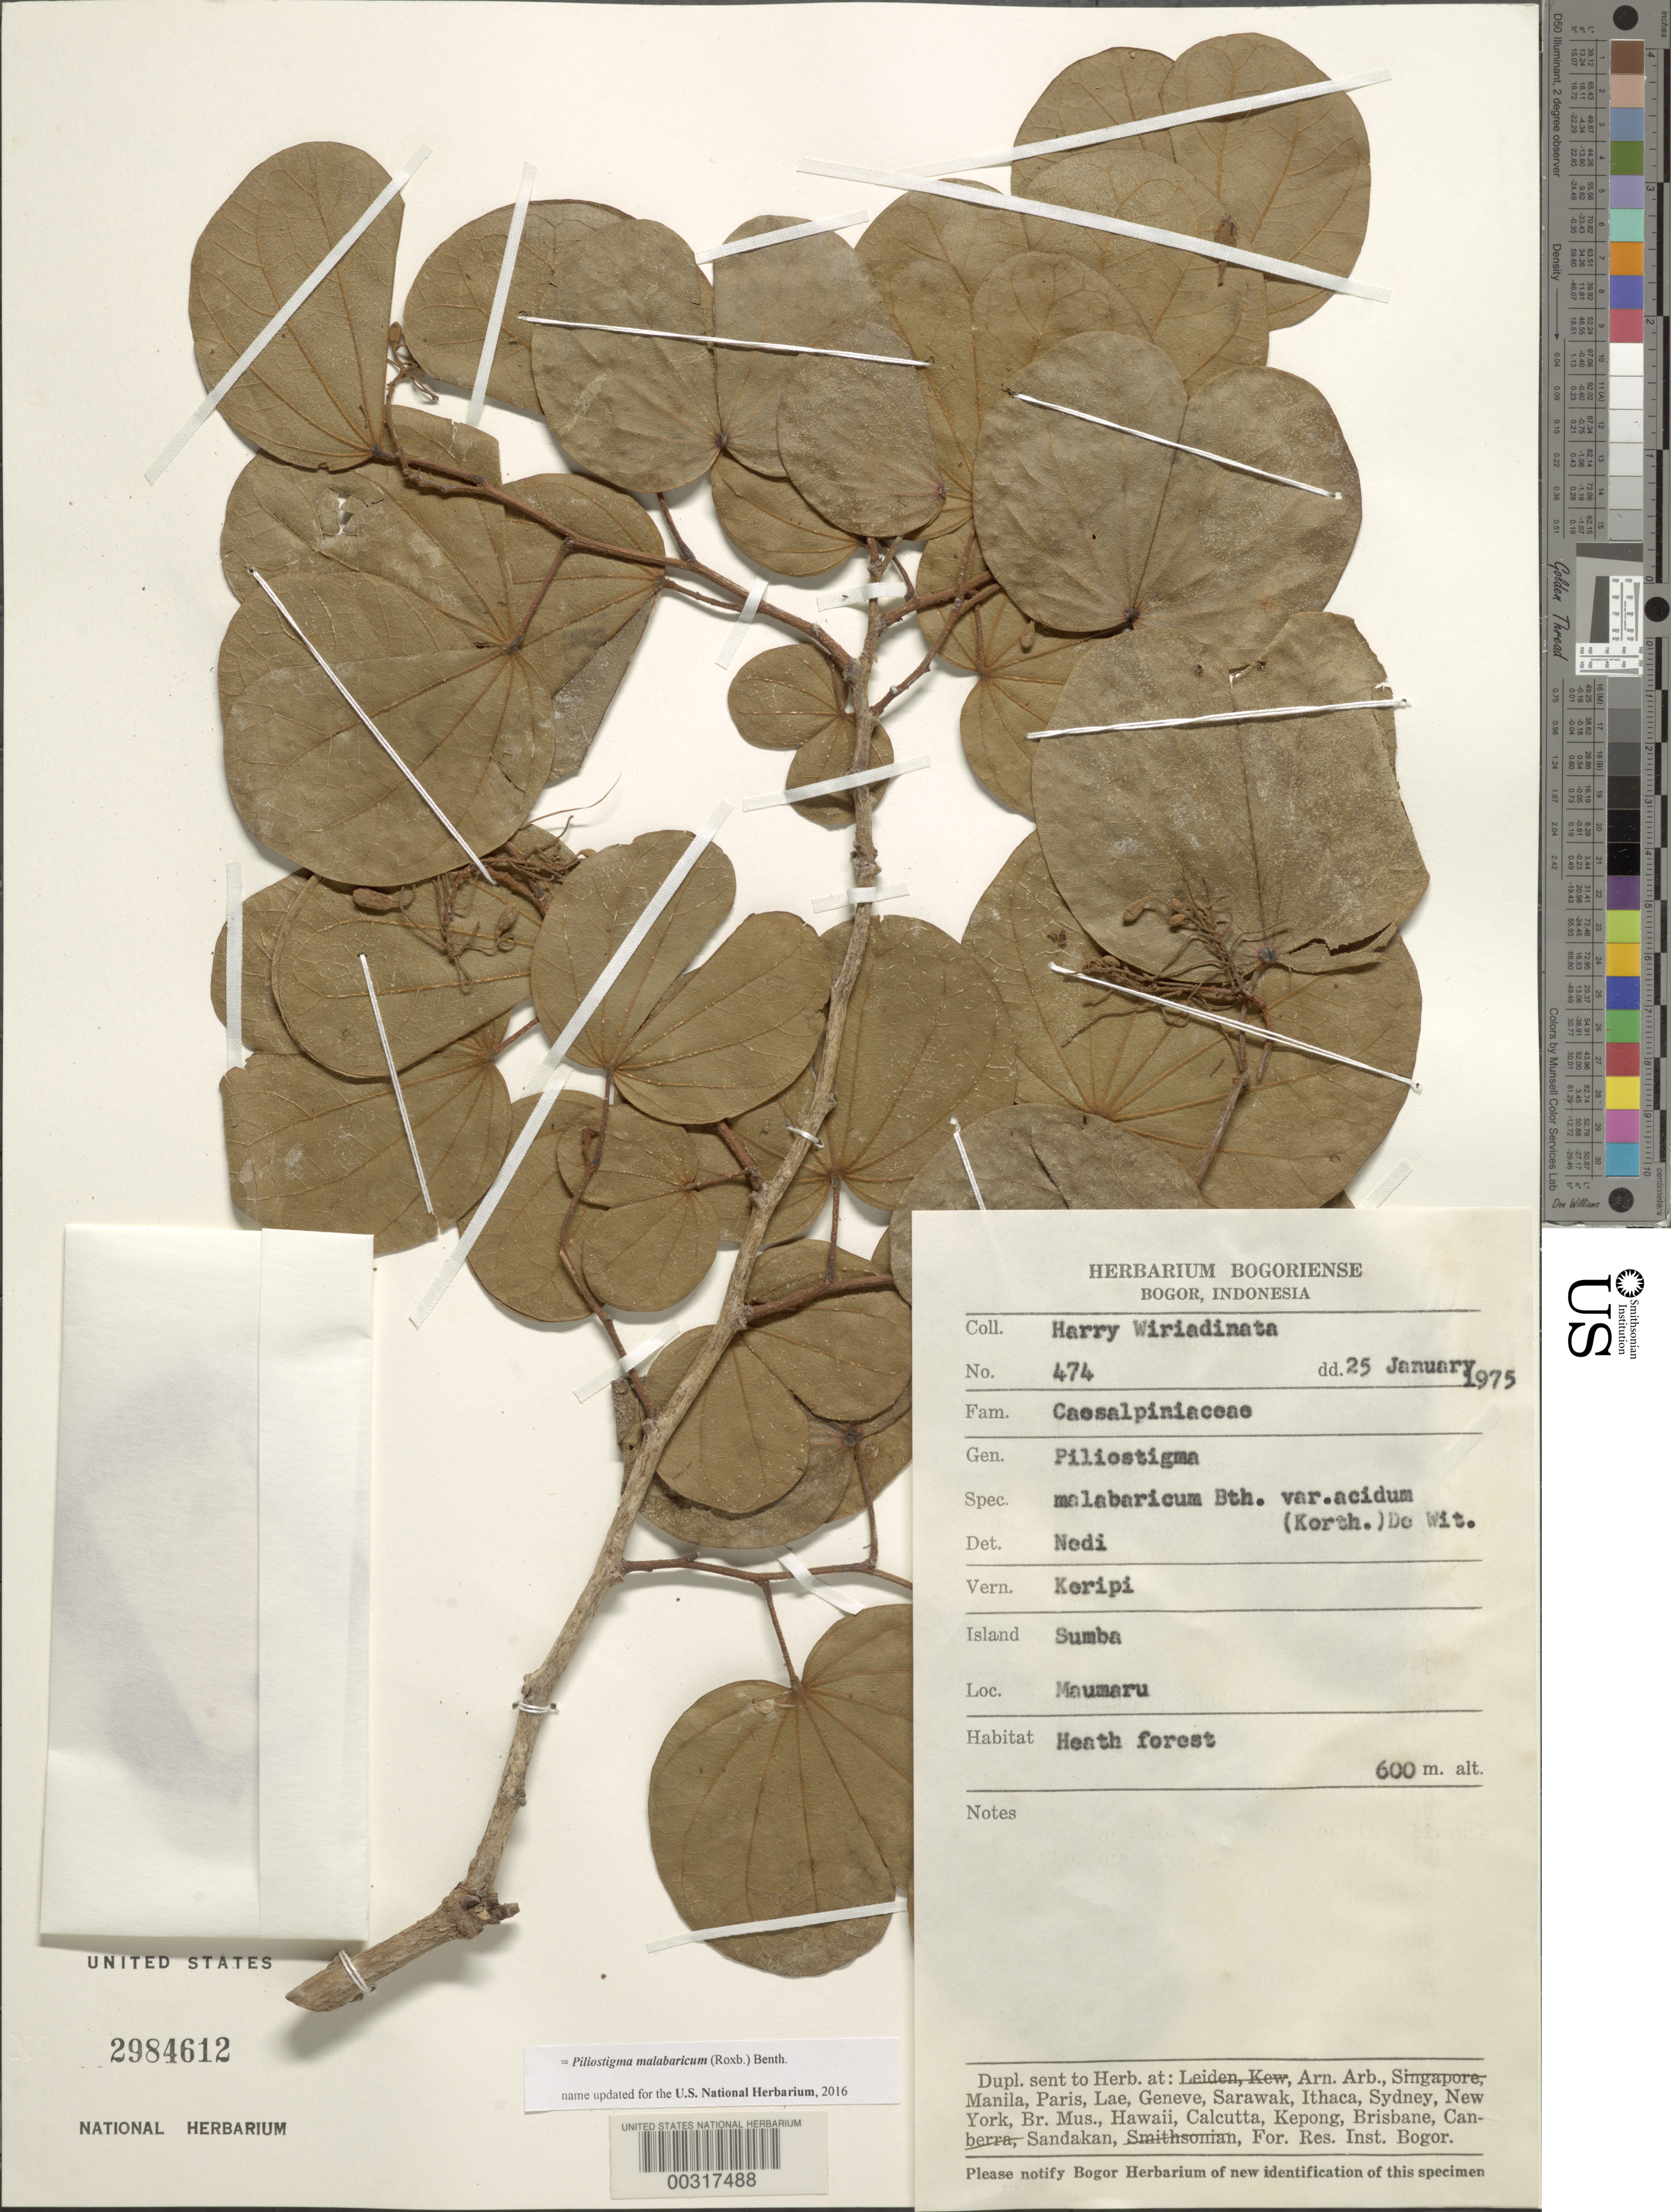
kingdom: Plantae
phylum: Tracheophyta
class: Magnoliopsida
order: Fabales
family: Fabaceae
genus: Piliostigma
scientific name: Piliostigma malabaricum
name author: (Roxb.) Benth.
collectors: H. Wiriadinata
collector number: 474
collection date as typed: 25 Jan 1975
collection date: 1975-01-25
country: Indonesia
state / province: Nusa Tenggara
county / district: Nusa Tenggara Timur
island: Sumba Island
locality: Sumba i.; maumaru [Lesser Sunda Is.]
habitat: Heath forest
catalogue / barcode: US 2984612